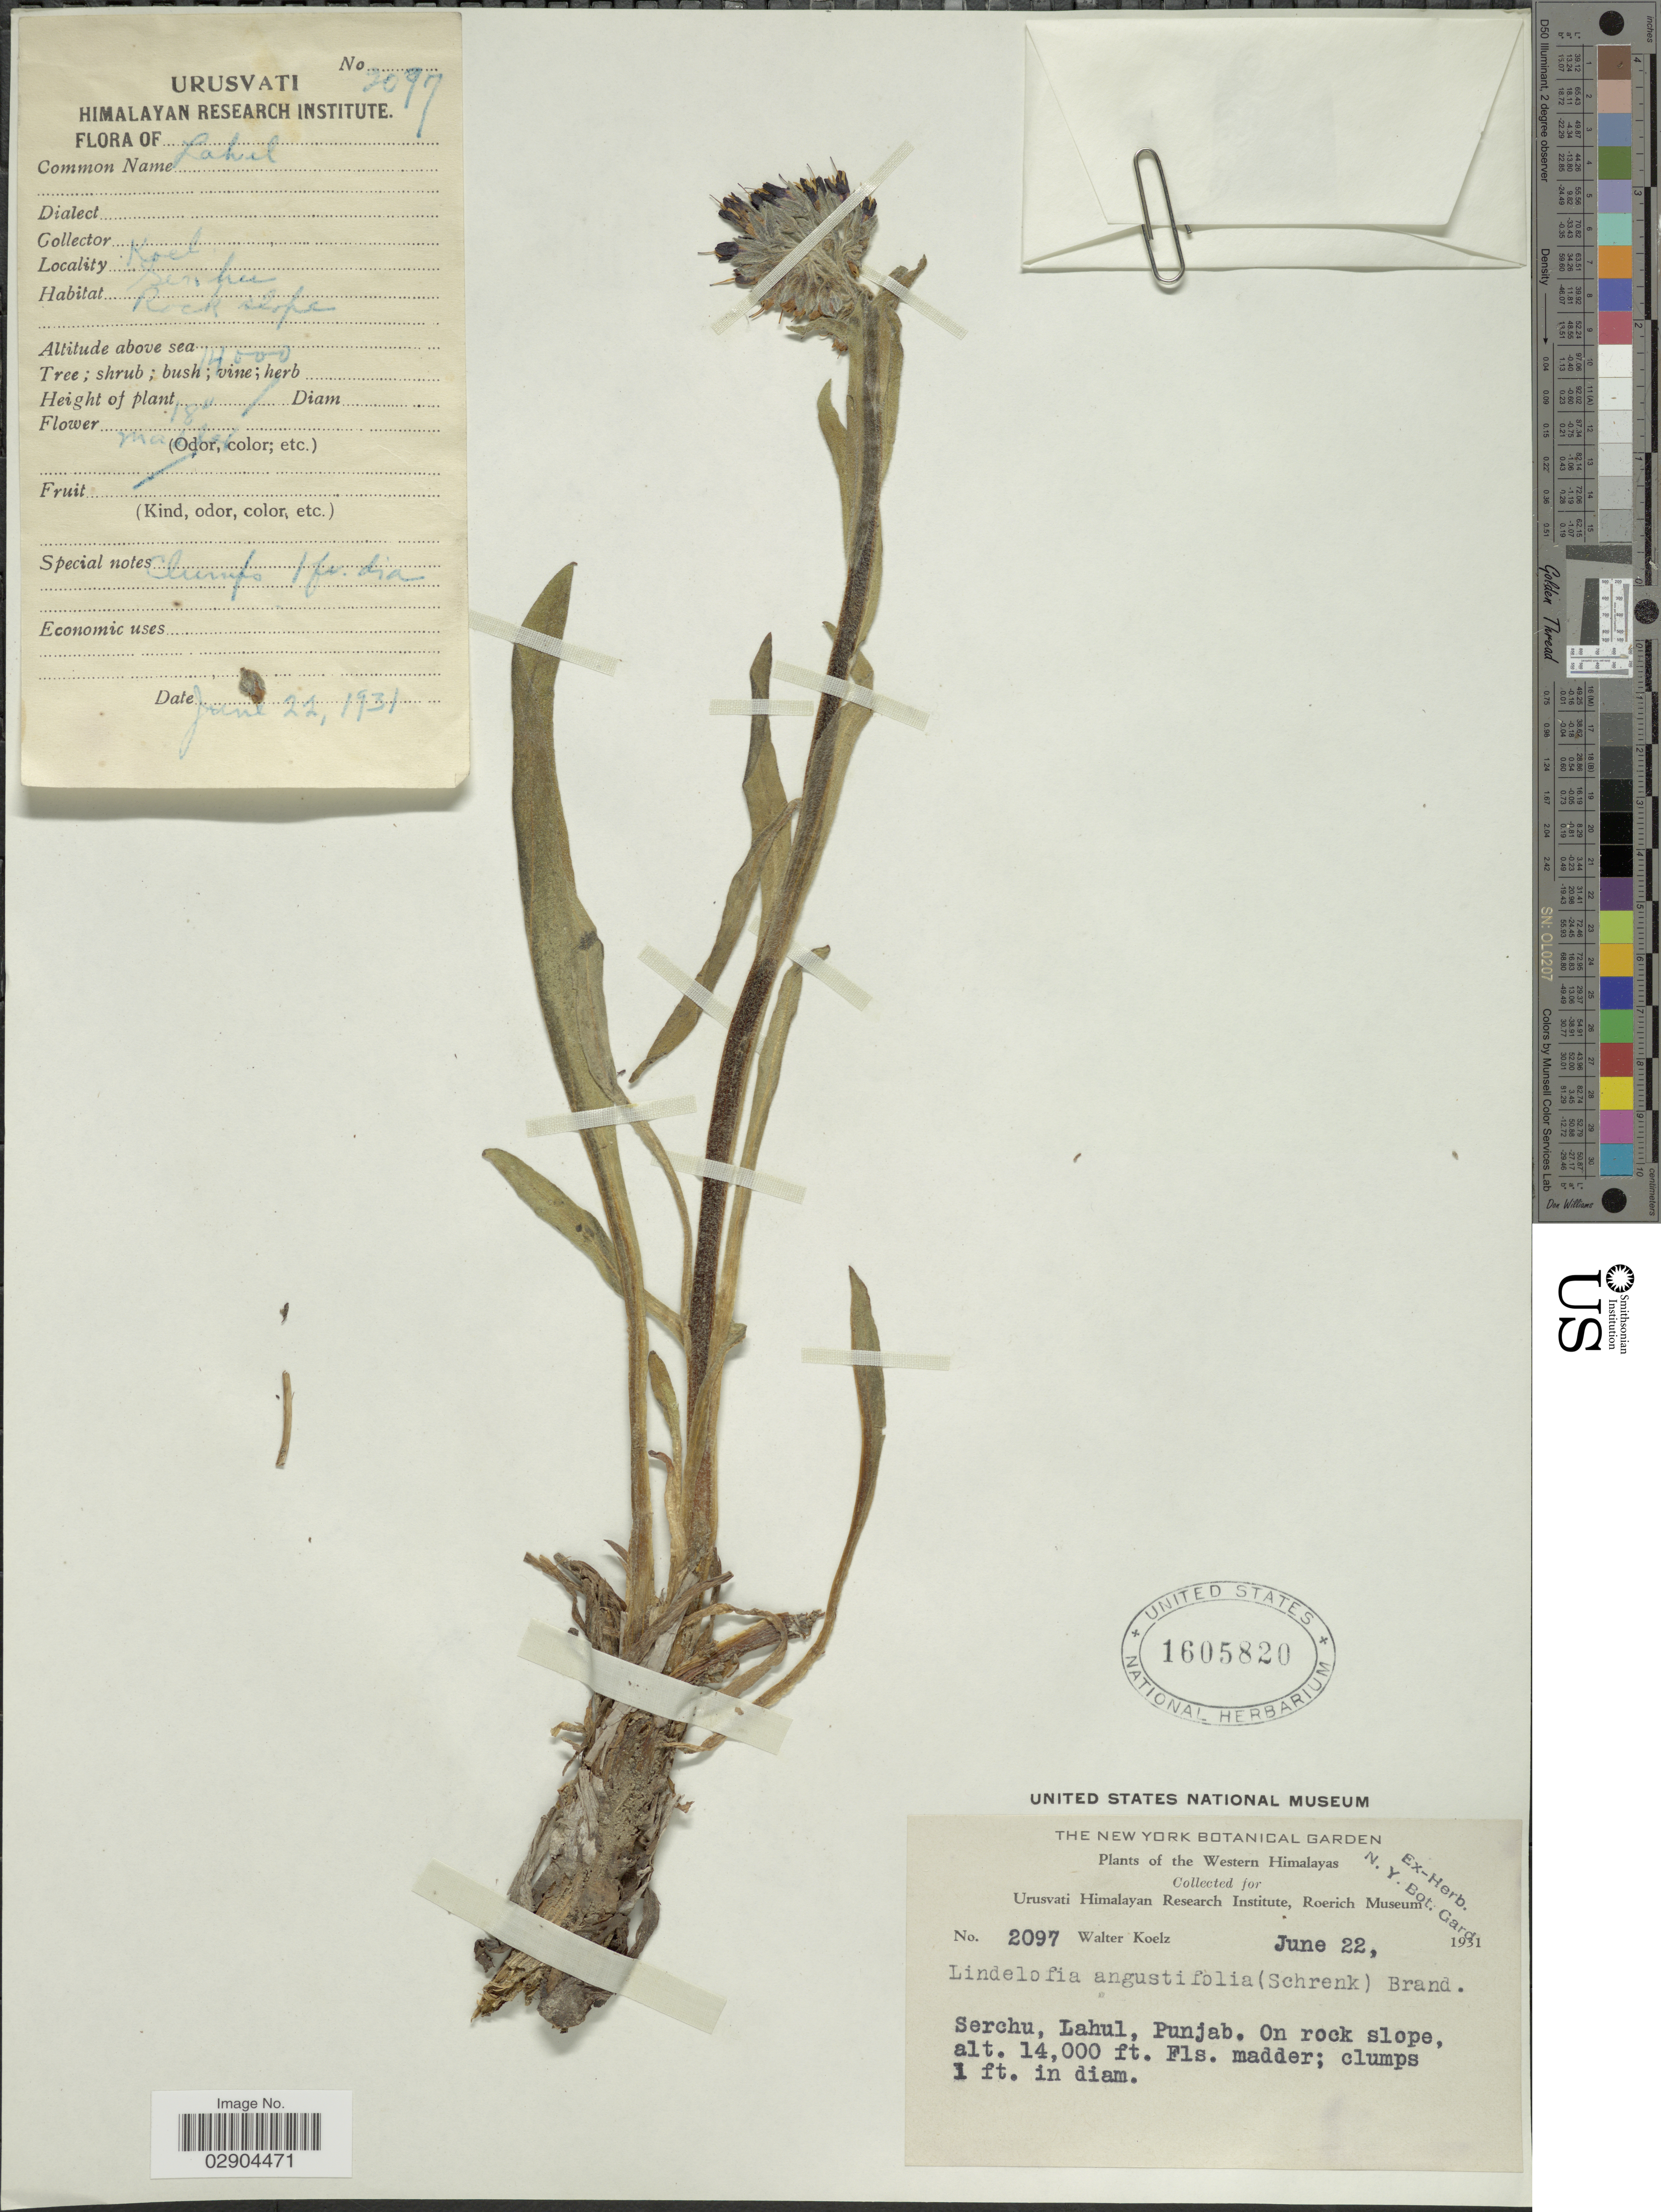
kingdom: Plantae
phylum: Tracheophyta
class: Magnoliopsida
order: Boraginales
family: Boraginaceae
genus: Lindelofia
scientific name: Lindelofia stylosa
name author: (Kar. & Kir.) Brand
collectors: W. N. Koelz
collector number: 2097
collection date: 1931-06-22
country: India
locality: Western Himalayas. Serchu, Lahul, Punjab.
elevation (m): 4267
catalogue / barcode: US 1605820